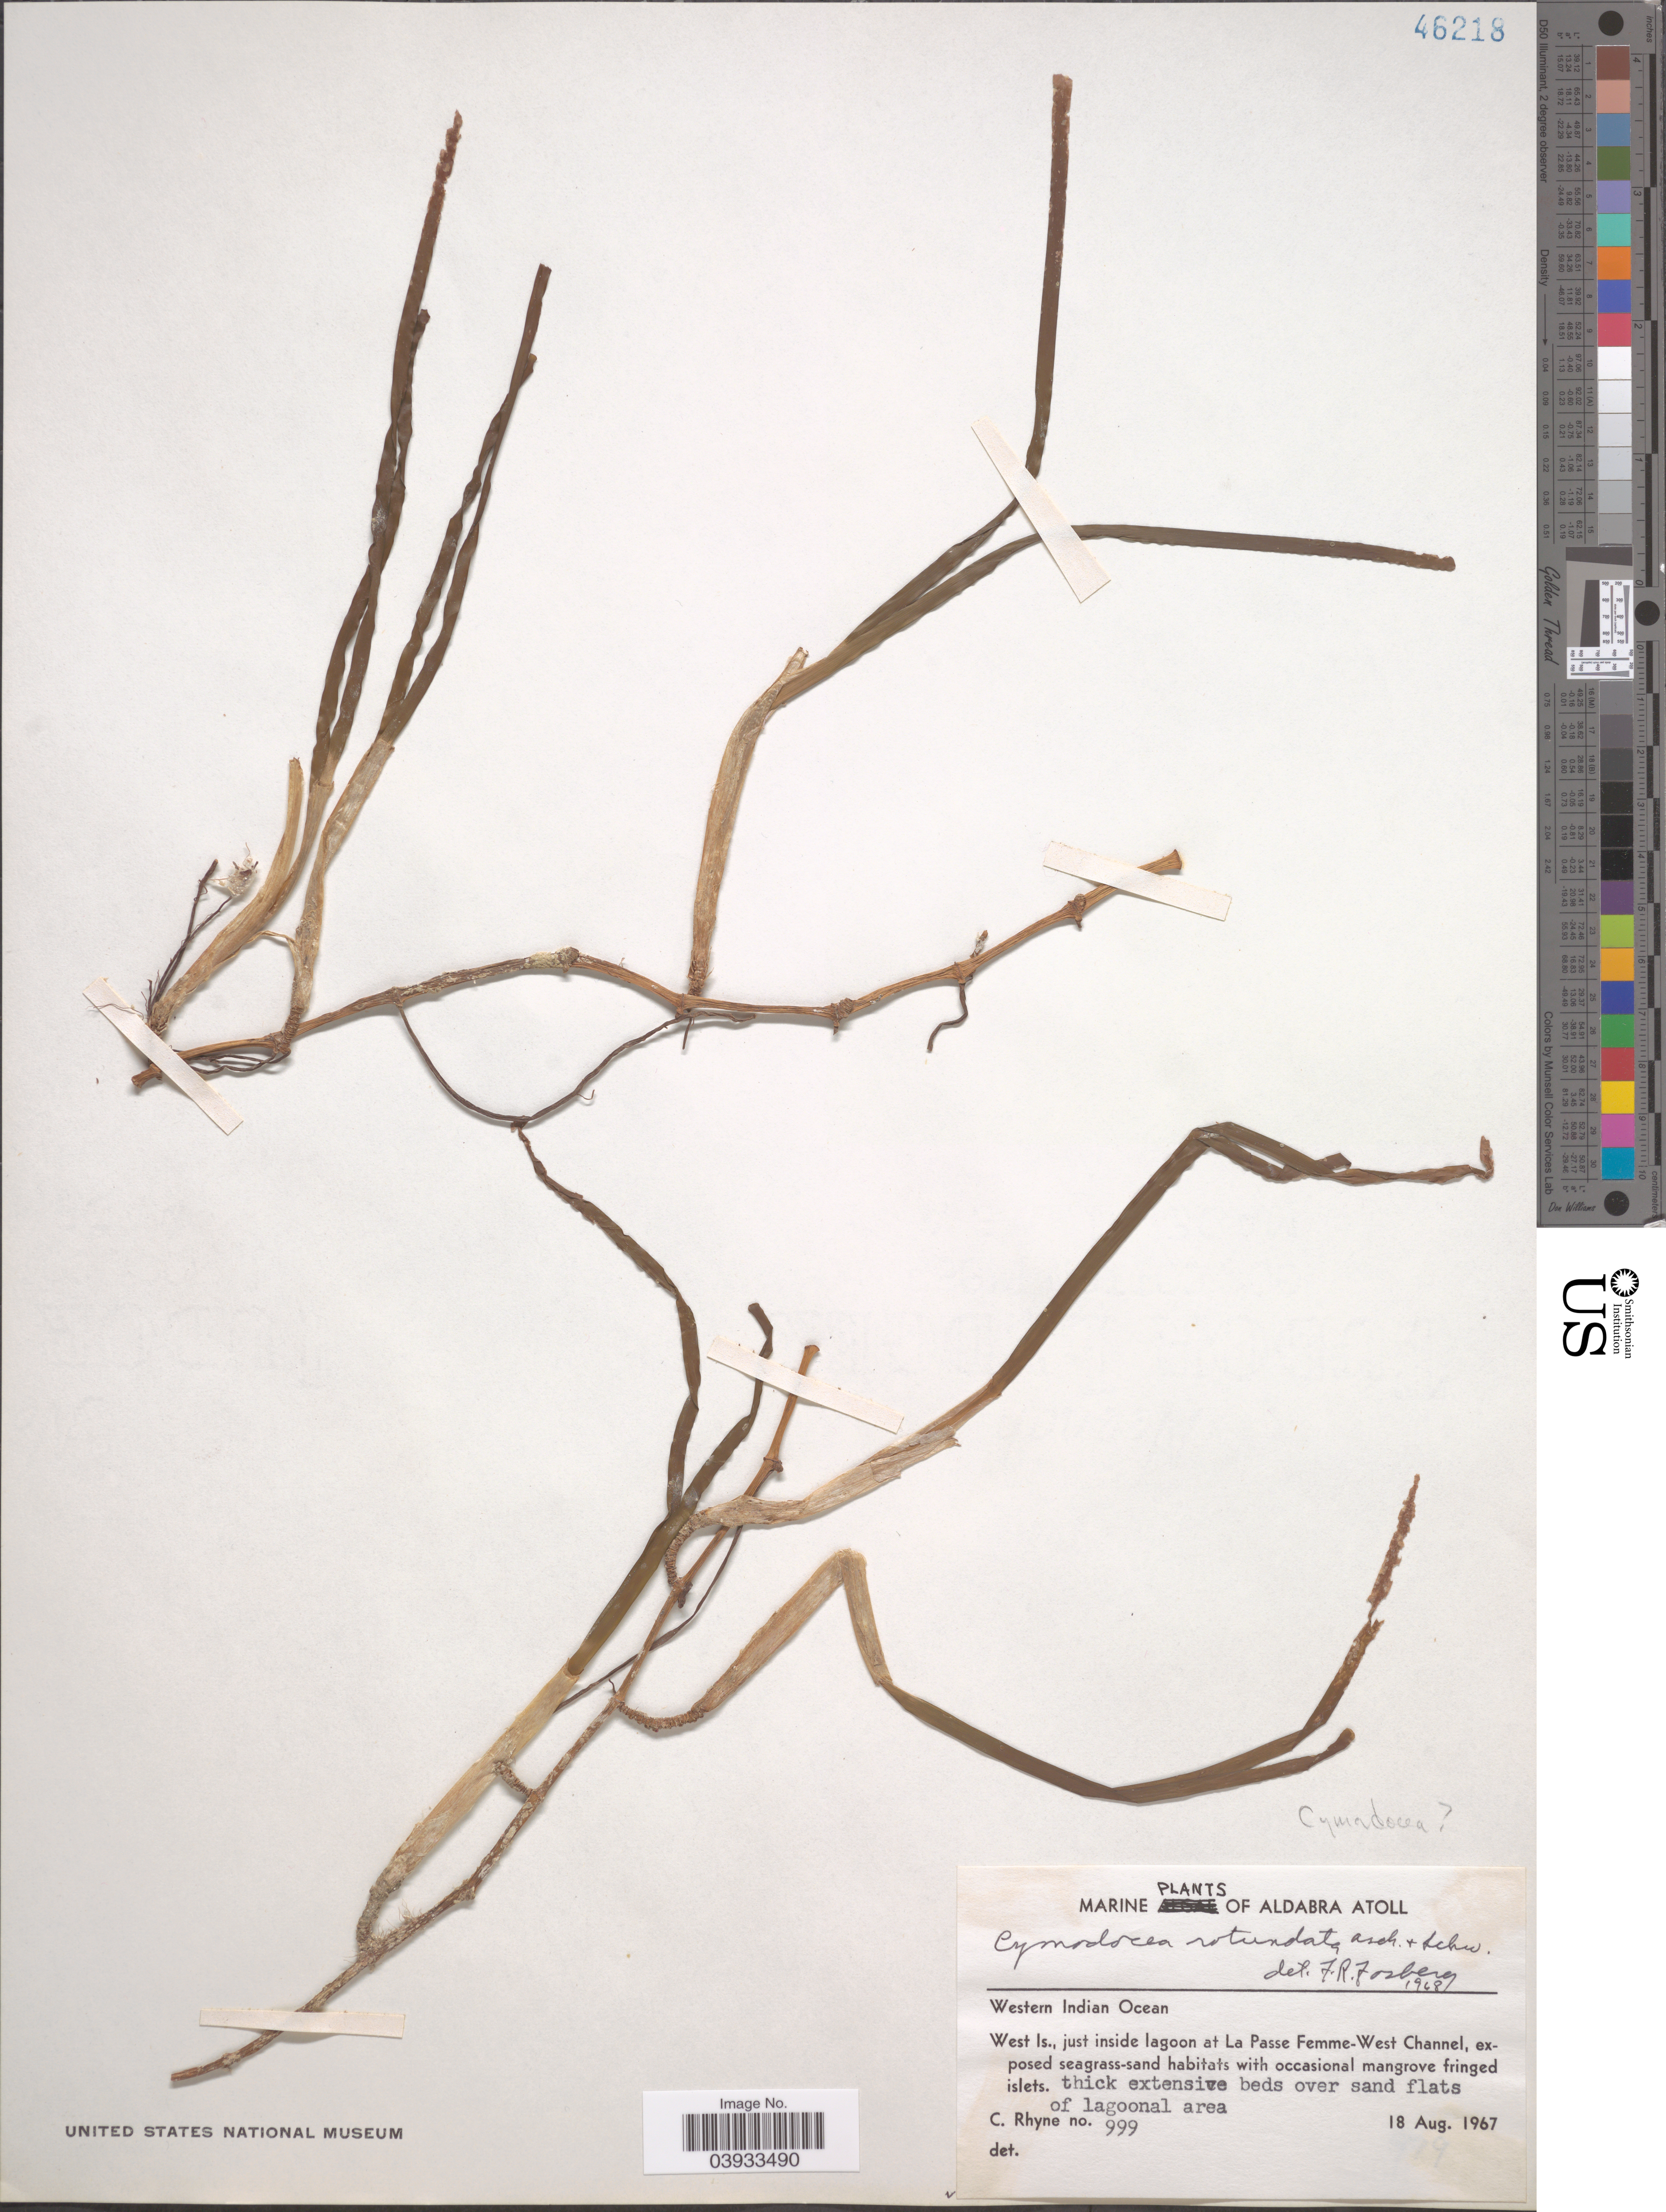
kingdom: Plantae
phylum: Tracheophyta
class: Liliopsida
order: Alismatales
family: Cymodoceaceae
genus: Cymodocea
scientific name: Cymodocea rotundata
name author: Asch. & Schweinf.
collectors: C. Rhyne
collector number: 999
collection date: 1967-08-18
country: Seychelles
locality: Aldabra Atoll. Western Indian Ocean. West Is., just inside lagoon at La Passe Femme-West Channel.